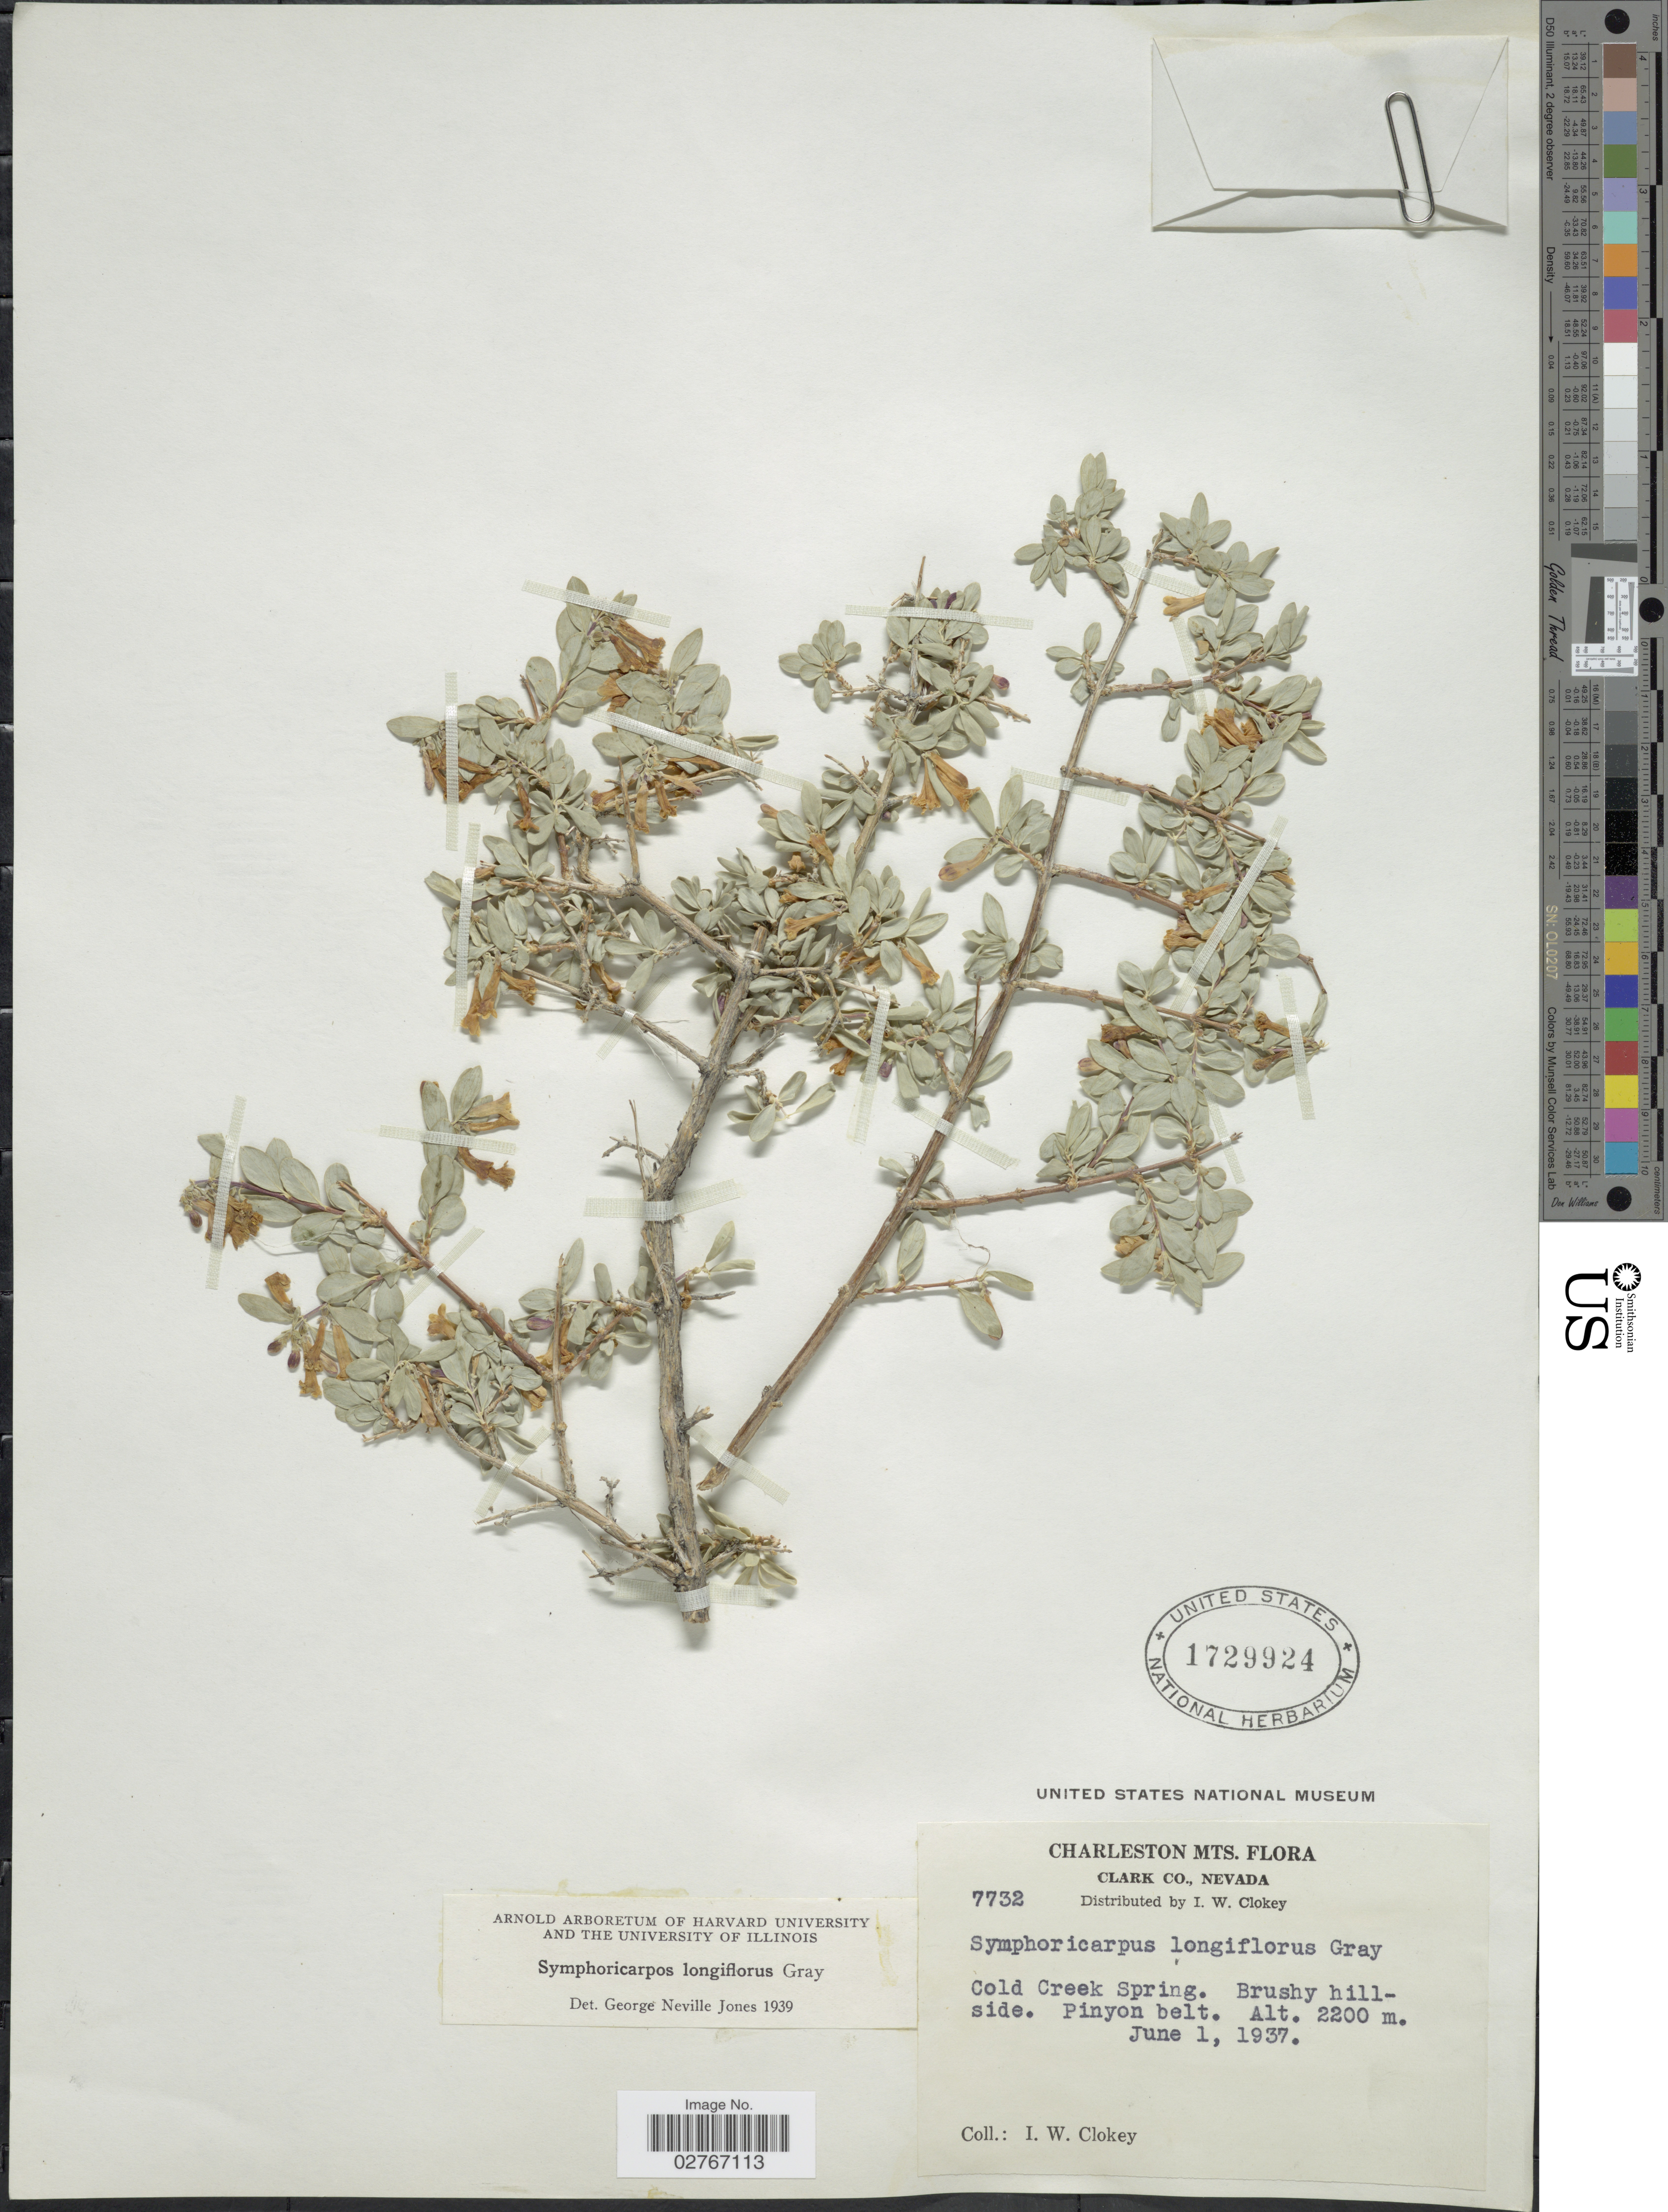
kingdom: Plantae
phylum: Tracheophyta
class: Magnoliopsida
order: Dipsacales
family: Caprifoliaceae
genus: Symphoricarpos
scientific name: Symphoricarpos longiflorus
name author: A. Gray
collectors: I. W. Clokey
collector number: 7732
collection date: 1937-06-01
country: United States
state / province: Nevada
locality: Charleston Mts., Clark Co., Cold Creek. Pinyon belt.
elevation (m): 2200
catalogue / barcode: US 1729924